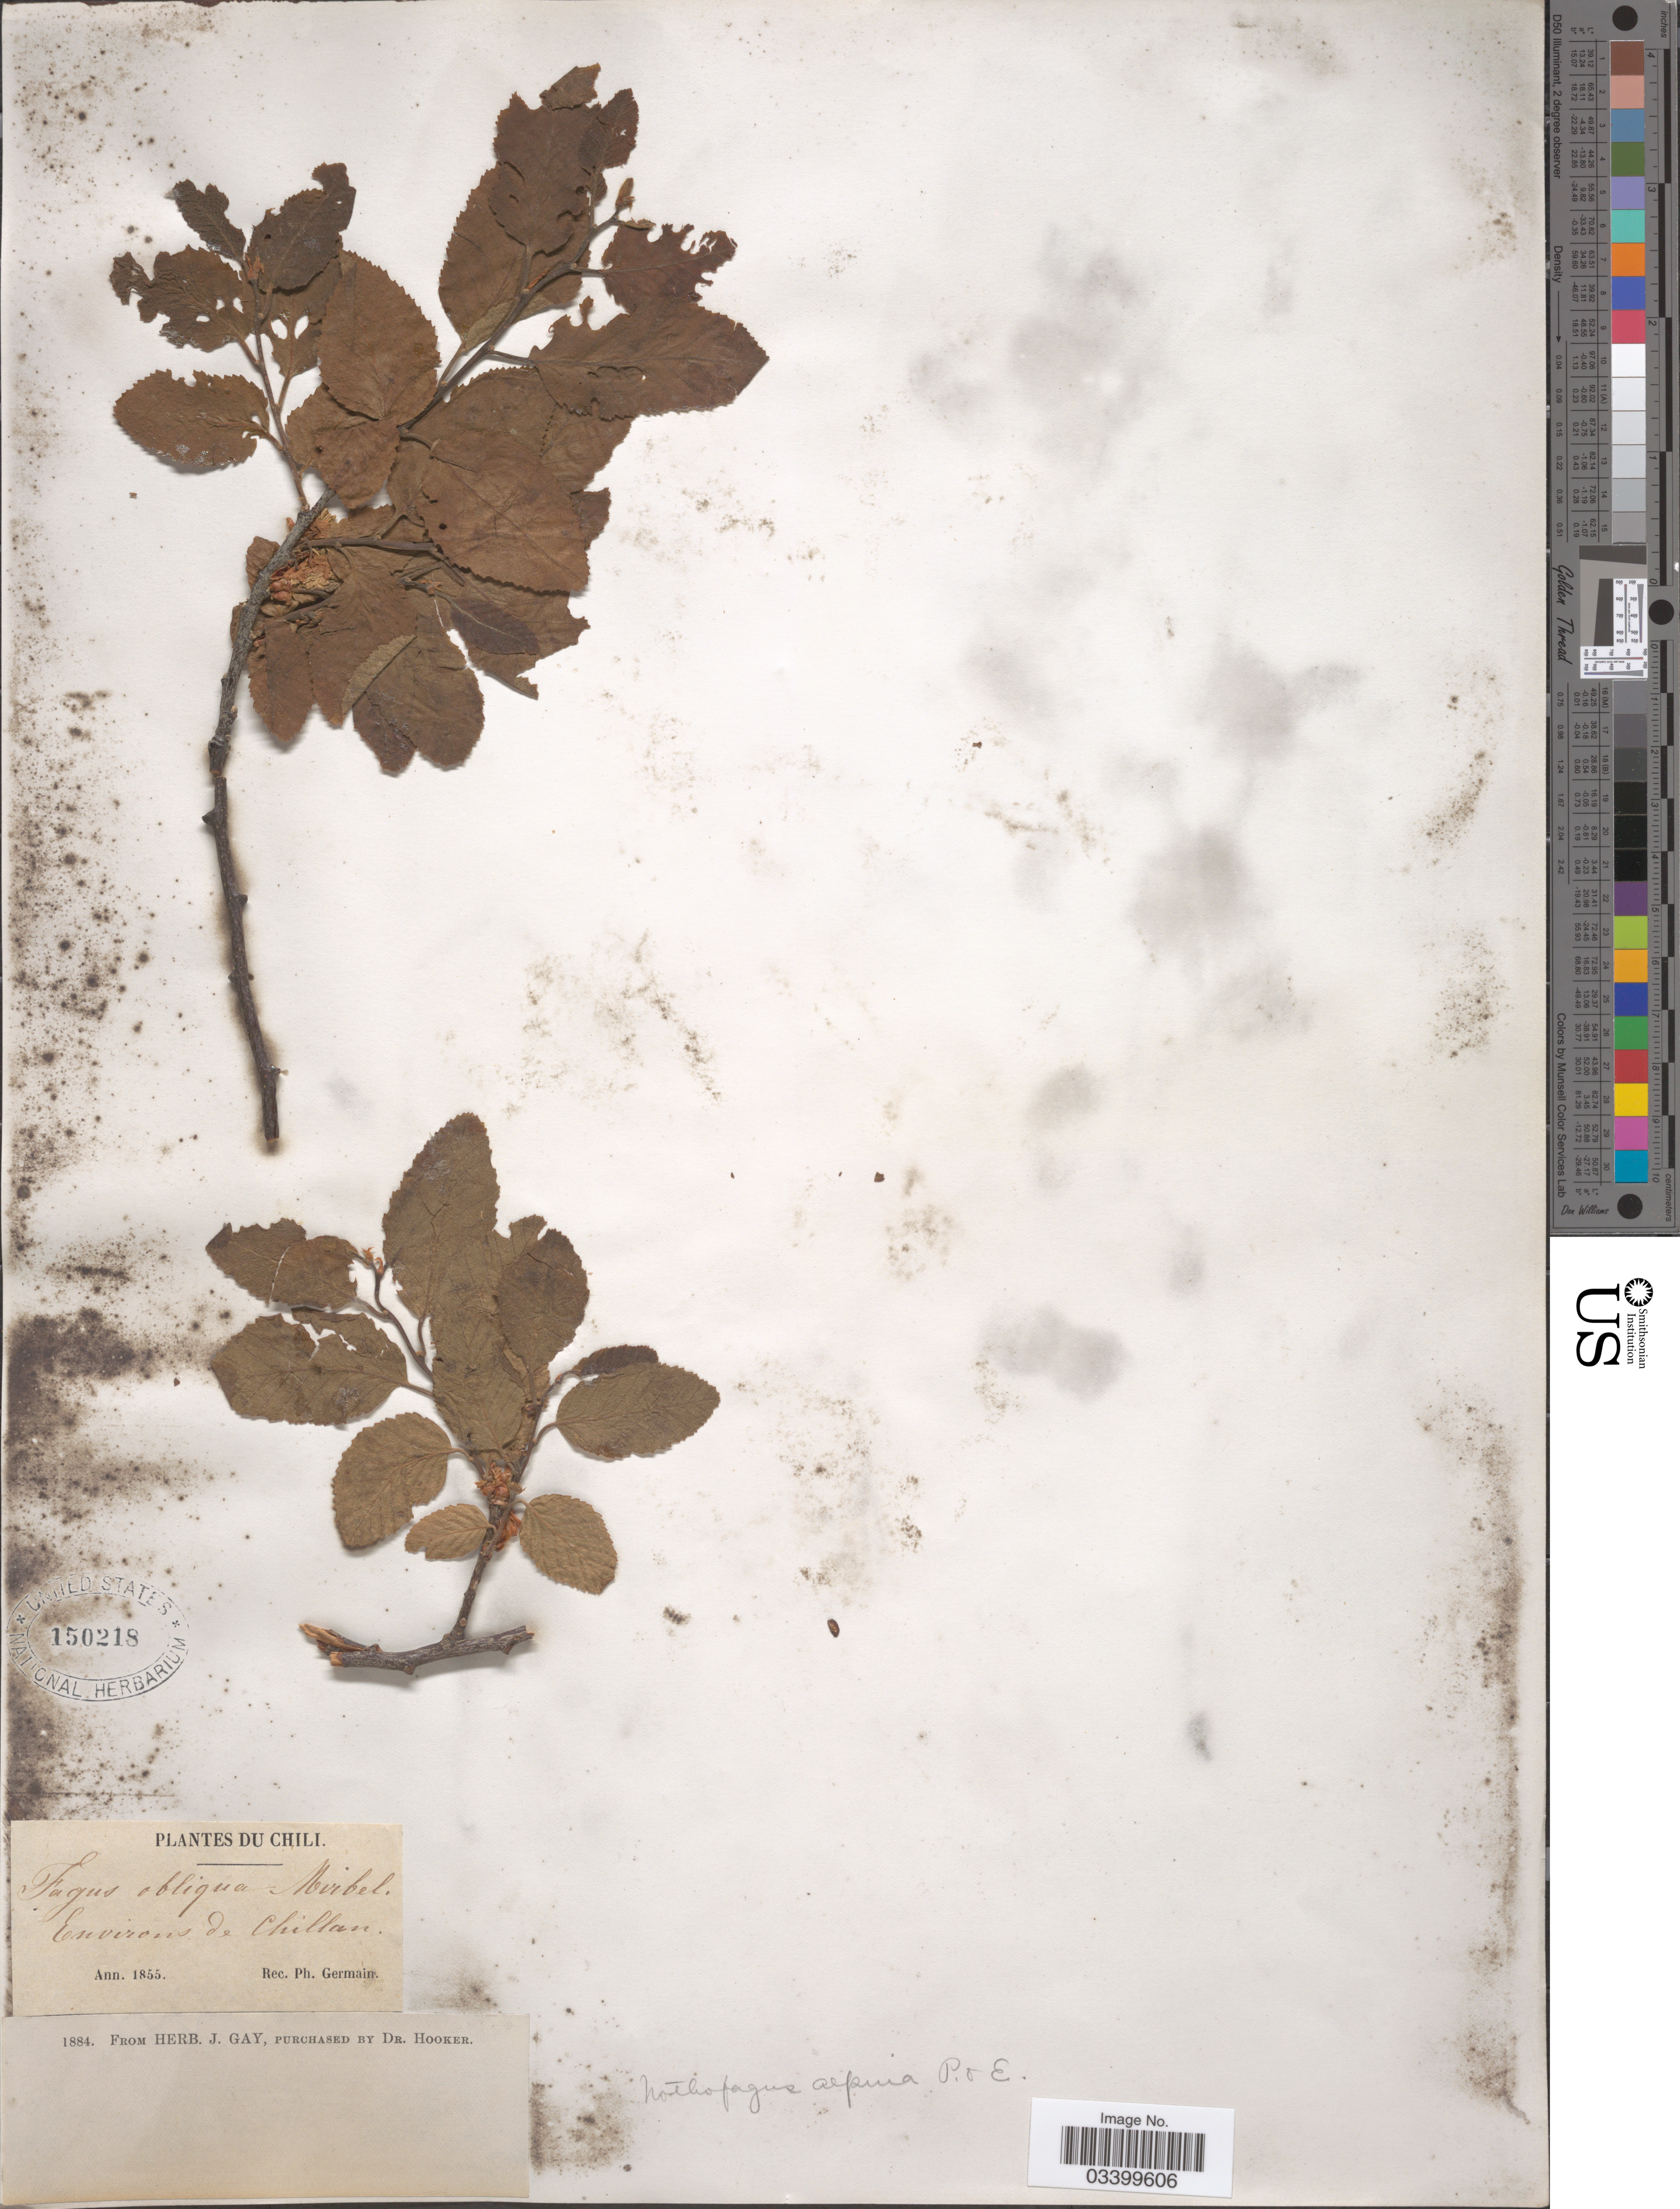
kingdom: Plantae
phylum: Tracheophyta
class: Magnoliopsida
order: Fagales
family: Nothofagaceae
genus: Nothofagus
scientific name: Nothofagus alpina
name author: (Poepp. ex A. DC.) Oerst.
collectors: P. Germain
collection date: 1855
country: Chile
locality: Environs de Chillan.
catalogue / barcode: US 150218